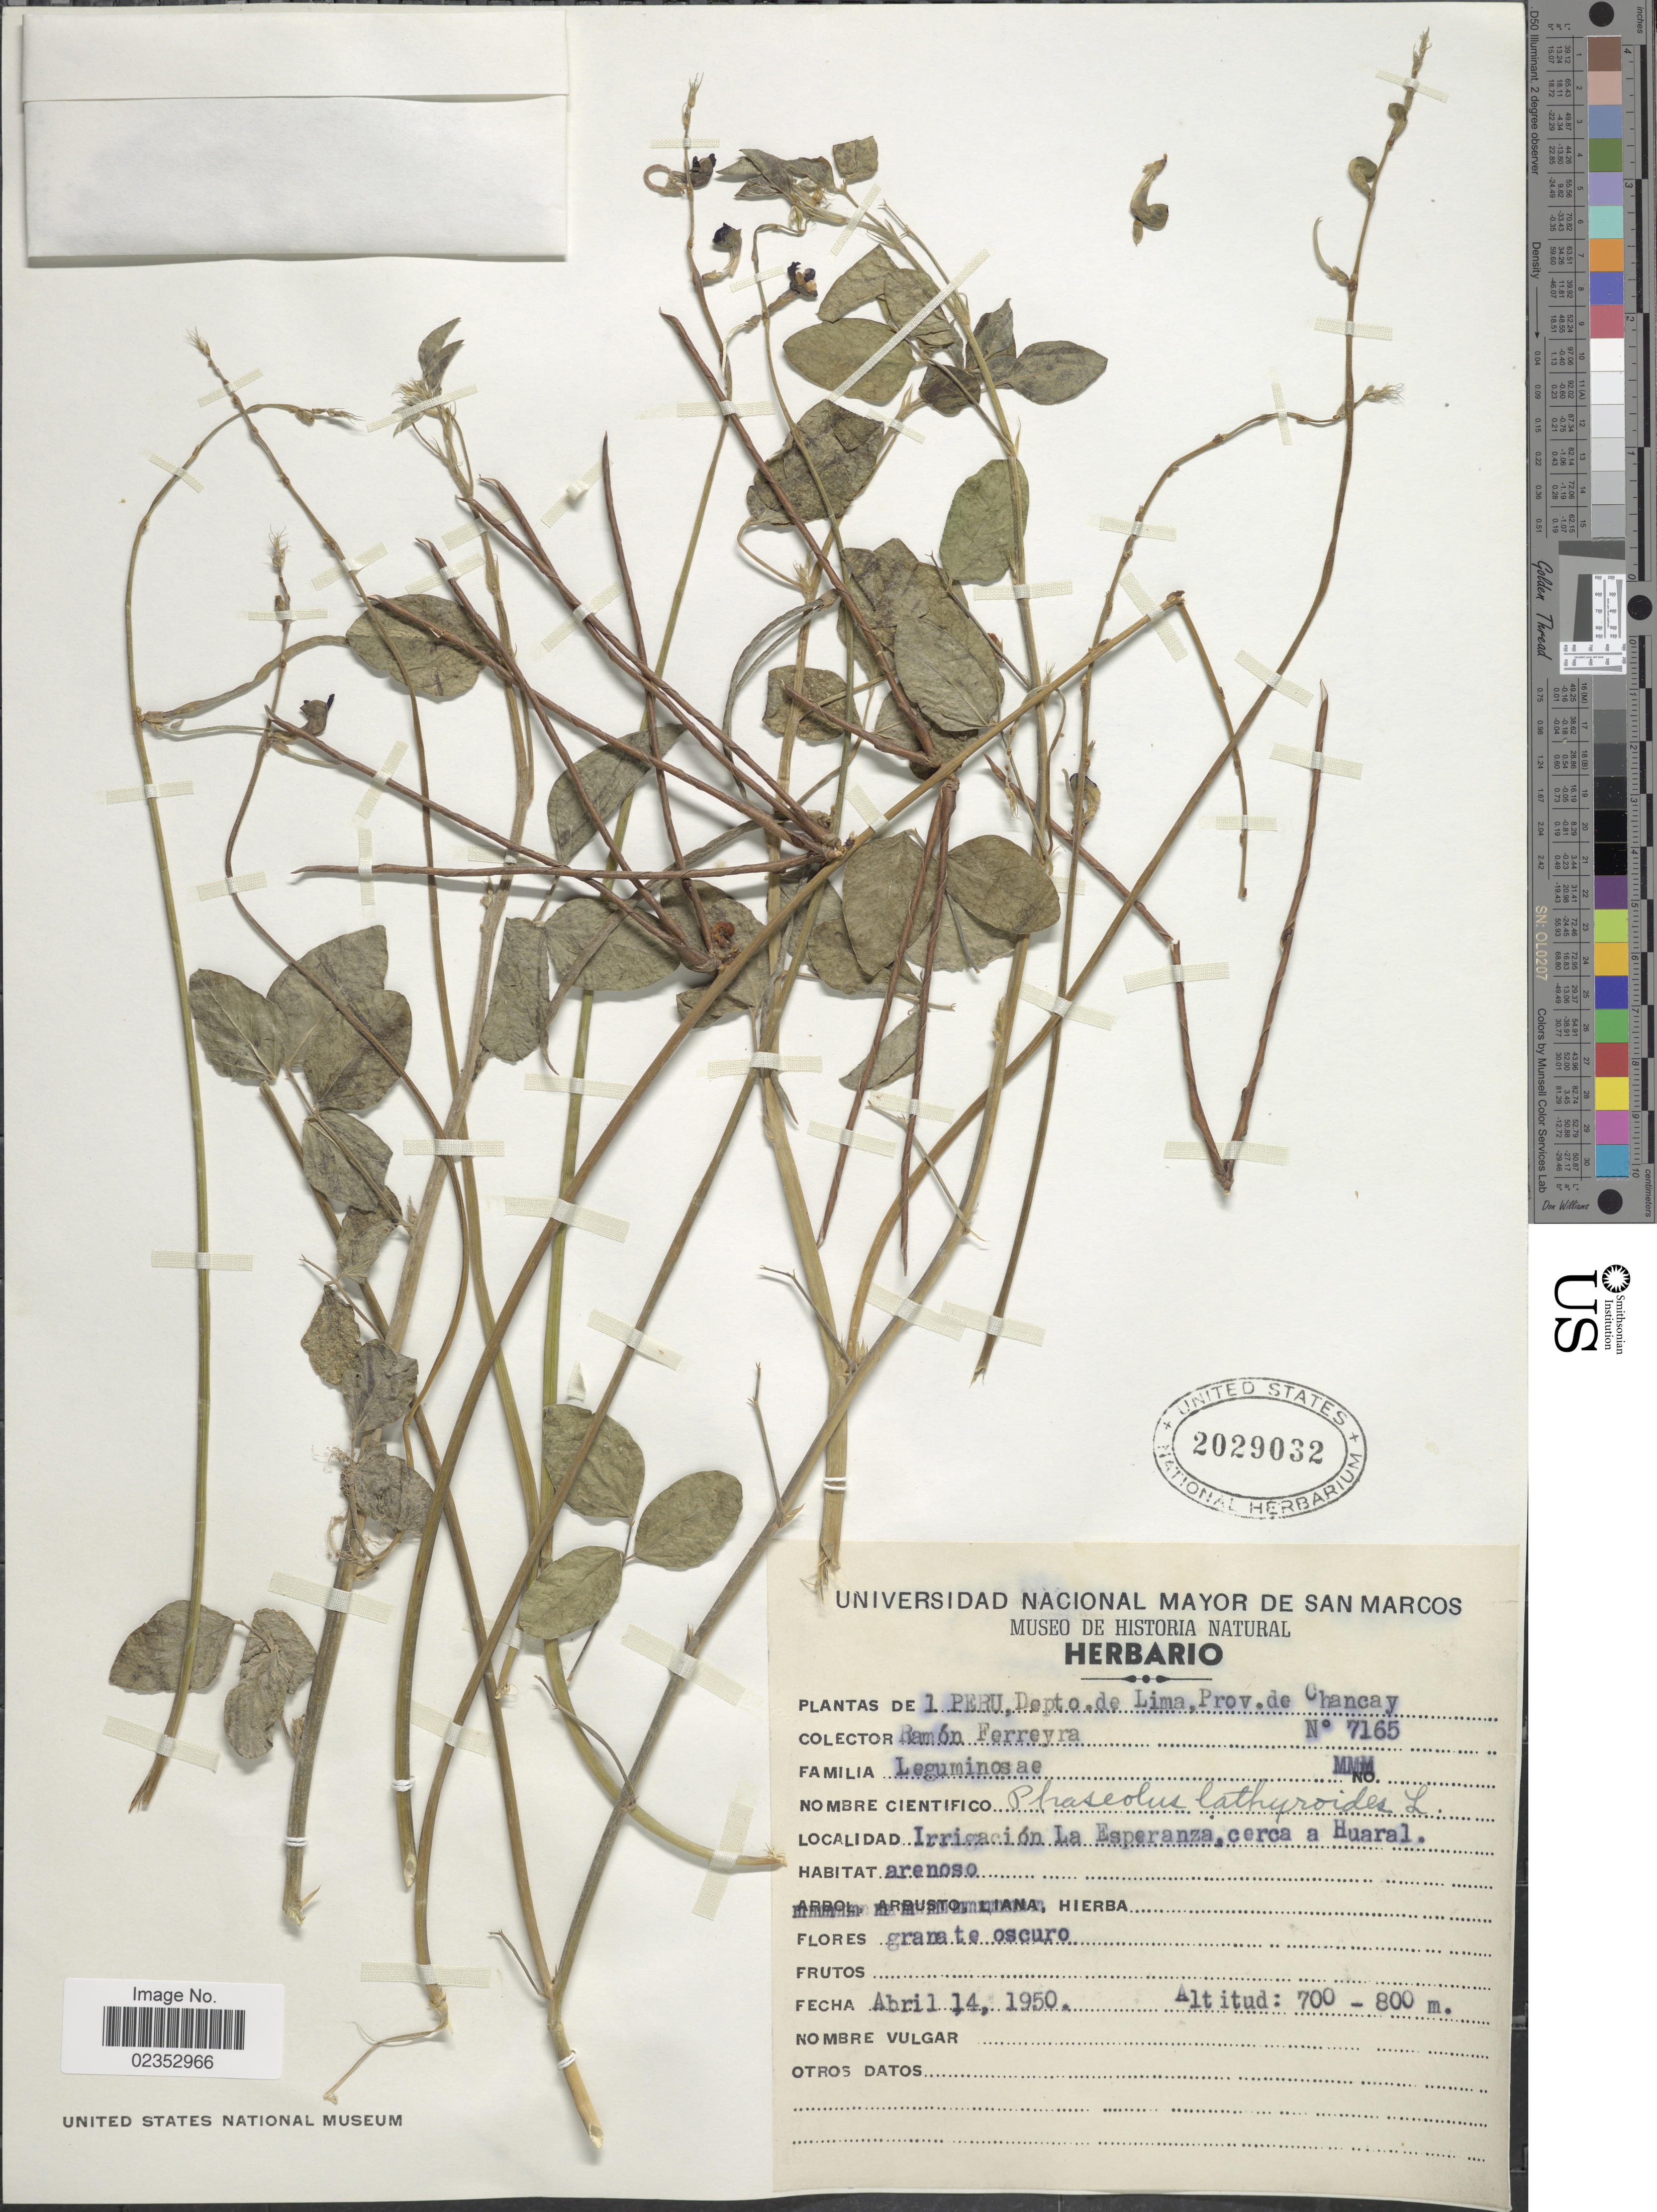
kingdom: Plantae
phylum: Tracheophyta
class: Magnoliopsida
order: Fabales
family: Fabaceae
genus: Phaseolus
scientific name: Phaseolus lathyroides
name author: L.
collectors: R. A. Ferreyra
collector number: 7165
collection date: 1950-04-14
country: Peru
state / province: Lima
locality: Dpto. de Lima, Prov. de Chancay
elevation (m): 700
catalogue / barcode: US 2029032